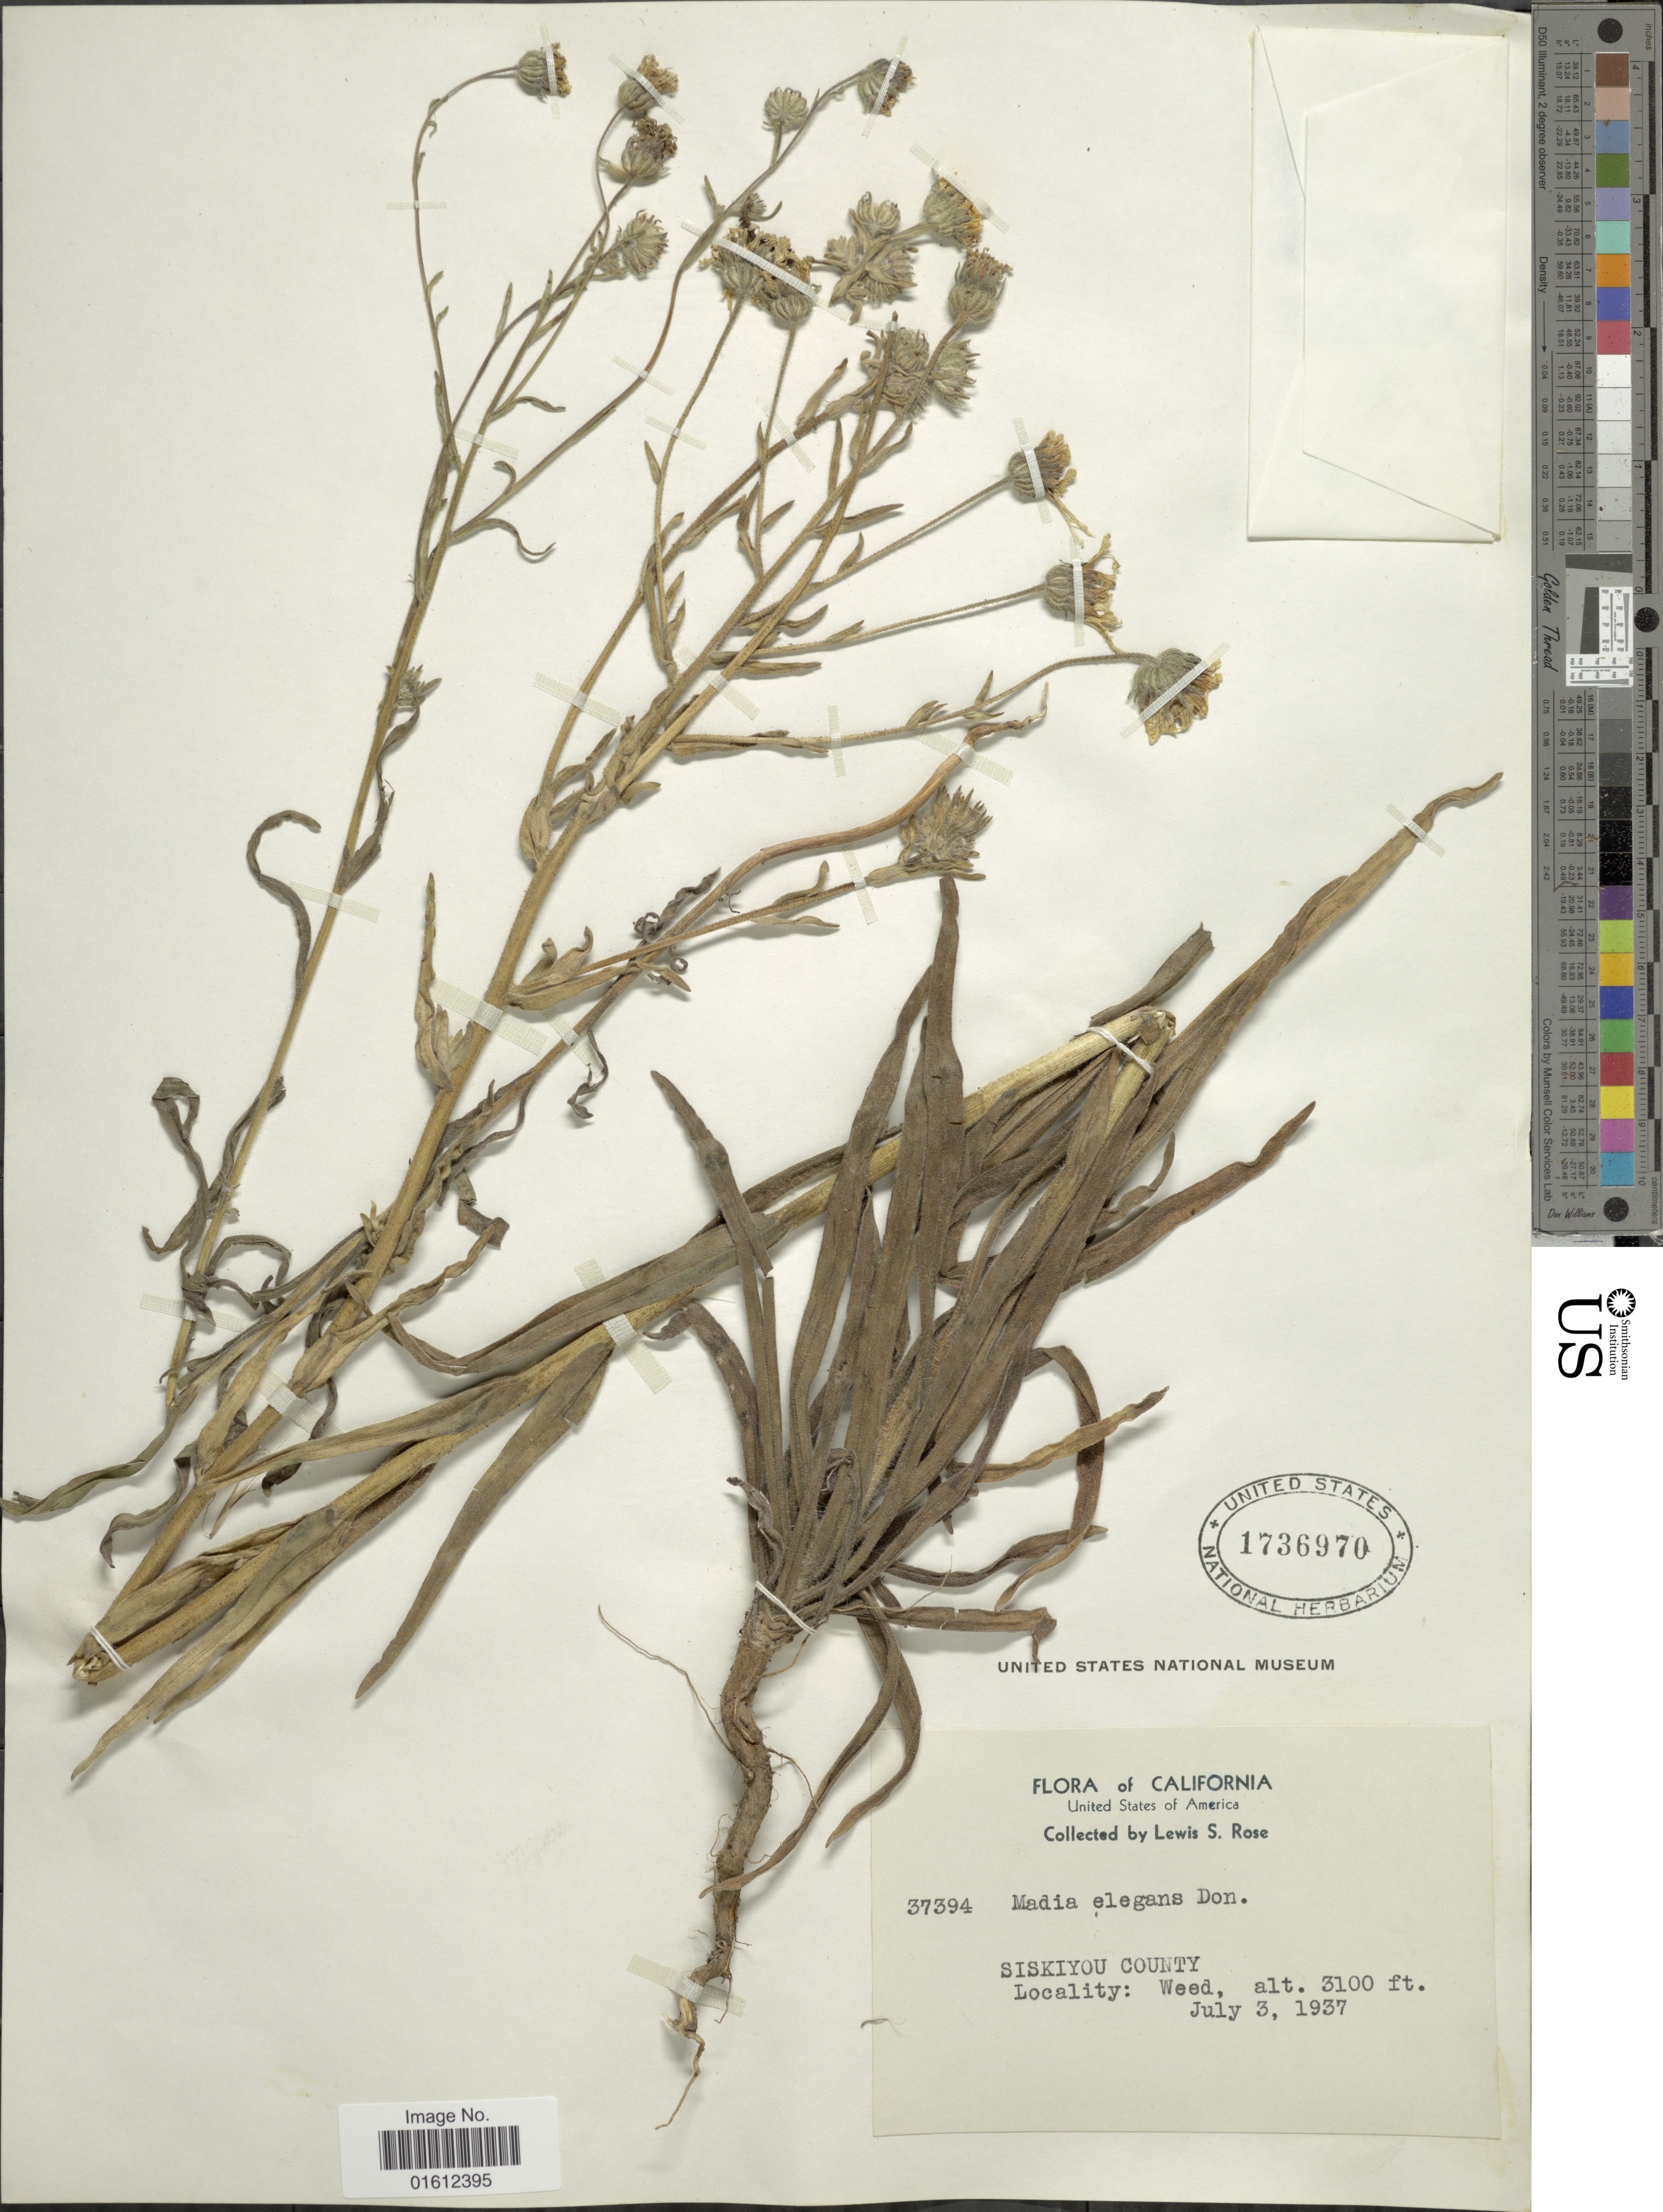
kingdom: Plantae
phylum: Tracheophyta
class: Magnoliopsida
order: Asterales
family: Asteraceae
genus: Madia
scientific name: Madia elegans subsp. elegans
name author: D. Don ex Lindl.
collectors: L. S. Rose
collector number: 37394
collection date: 1937-07-03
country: United States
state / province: California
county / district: Siskiyou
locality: Siskiyou County. Weed.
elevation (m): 945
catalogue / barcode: US 1736970